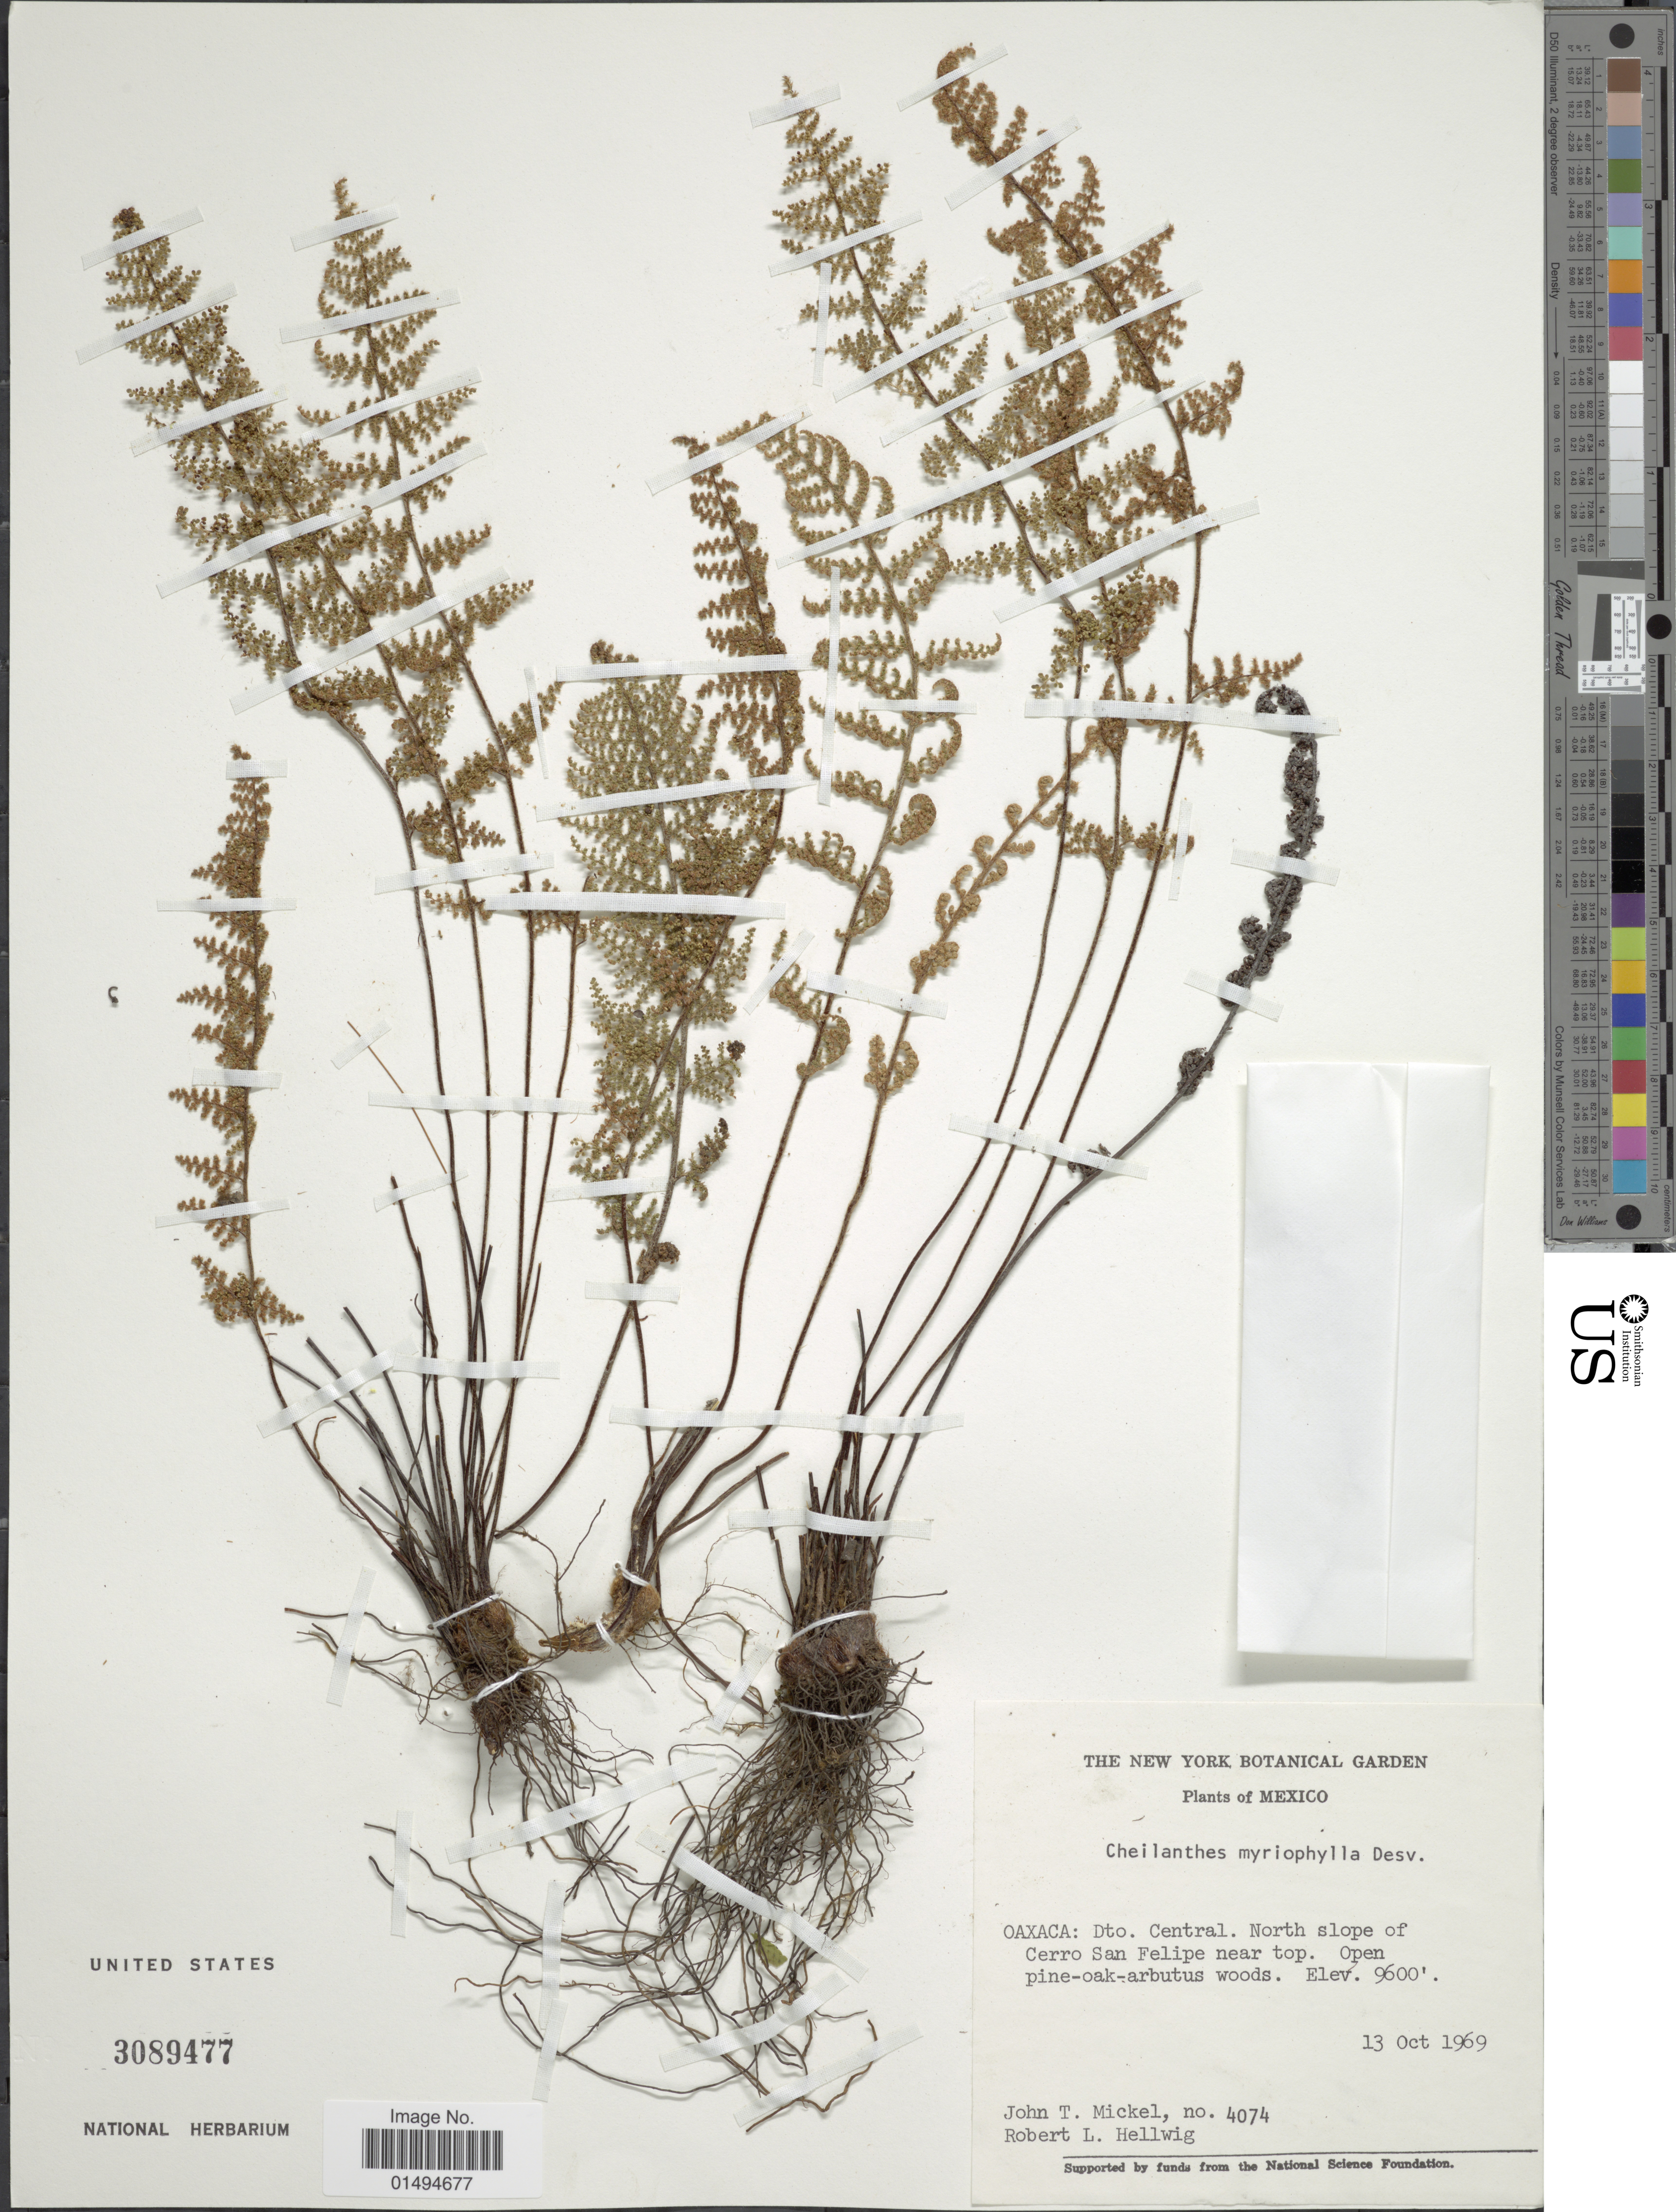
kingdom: Plantae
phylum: Tracheophyta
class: Polypodiopsida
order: Polypodiales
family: Pteridaceae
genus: Myriopteris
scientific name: Myriopteris myriophylla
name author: (Desv.) J. Sm.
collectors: J. T. Mickel & R. Hellwig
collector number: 4074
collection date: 1969-10-13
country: Mexico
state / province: Oaxaca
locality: Dto. Central. North slope of Cerro San Felipe near top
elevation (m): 2926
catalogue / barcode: US 3089477